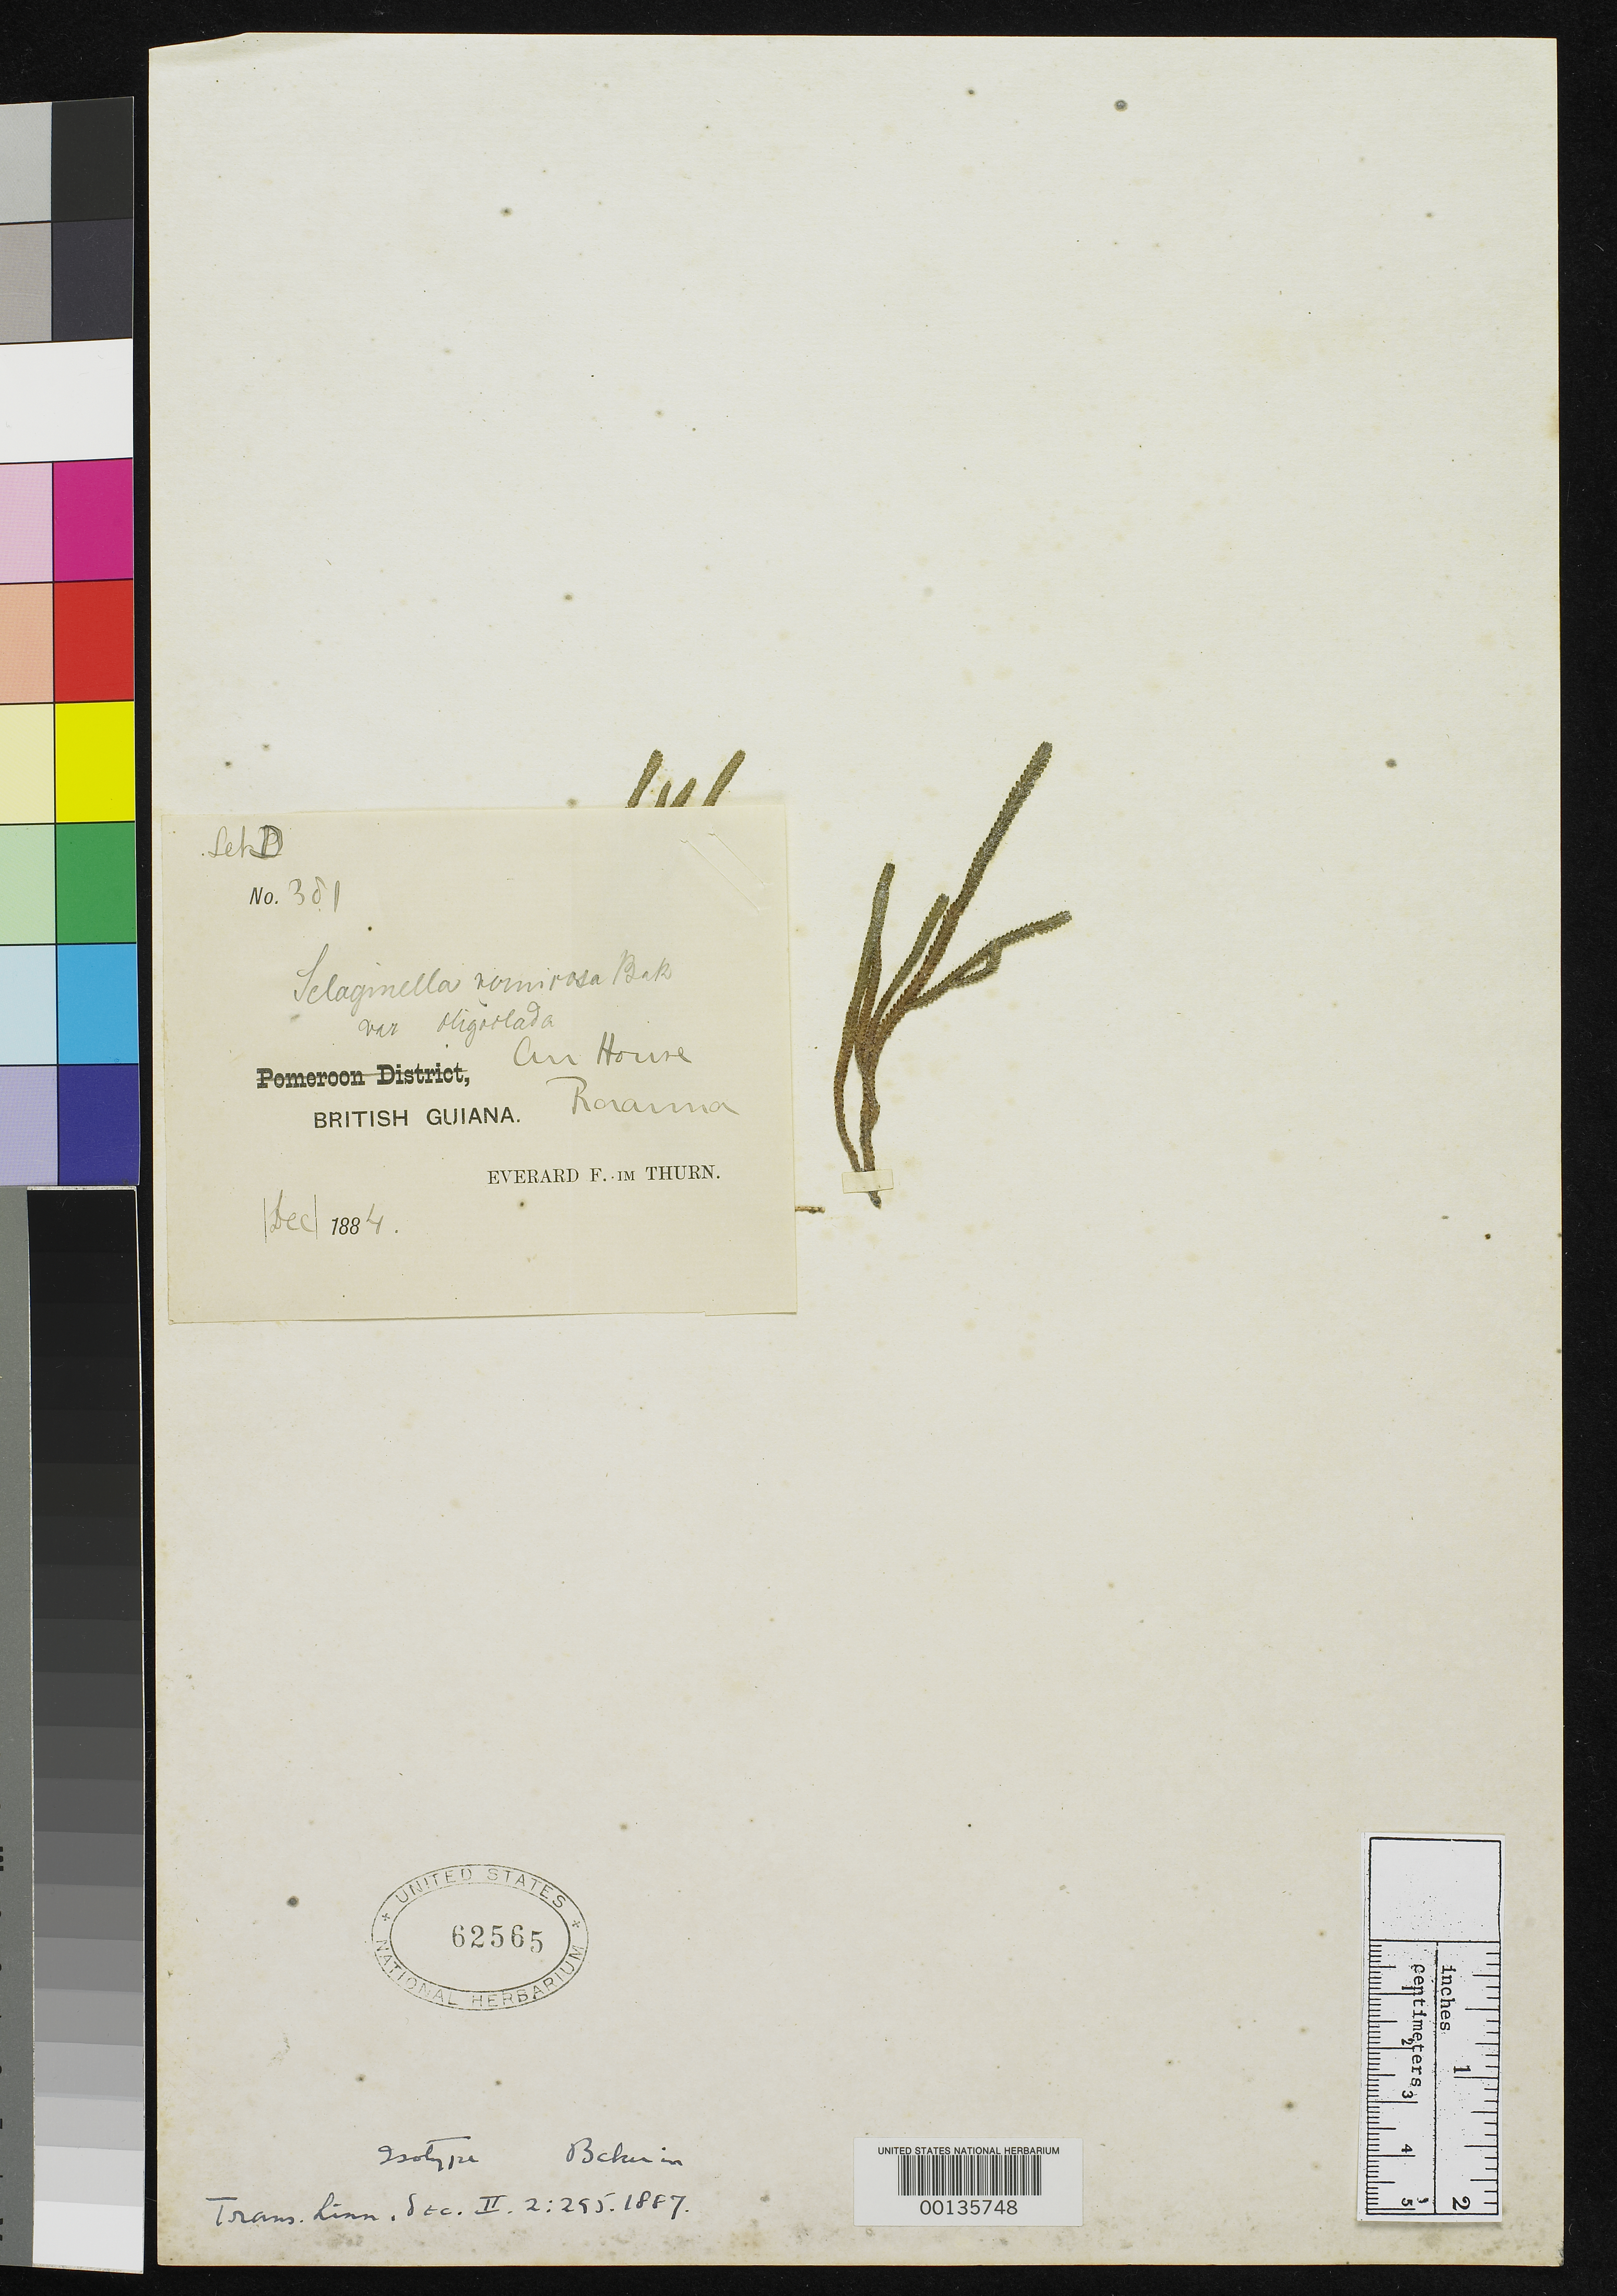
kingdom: Plantae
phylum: Tracheophyta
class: Lycopodiopsida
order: Selaginellales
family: Selaginellaceae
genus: Selaginella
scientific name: Selaginella vernicosa var. oligoclada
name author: Baker in Thurn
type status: Type Collection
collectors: E. F. im Thurn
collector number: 381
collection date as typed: Dec 1884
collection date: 1884-12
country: Guyana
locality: Roraima.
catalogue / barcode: US 62565